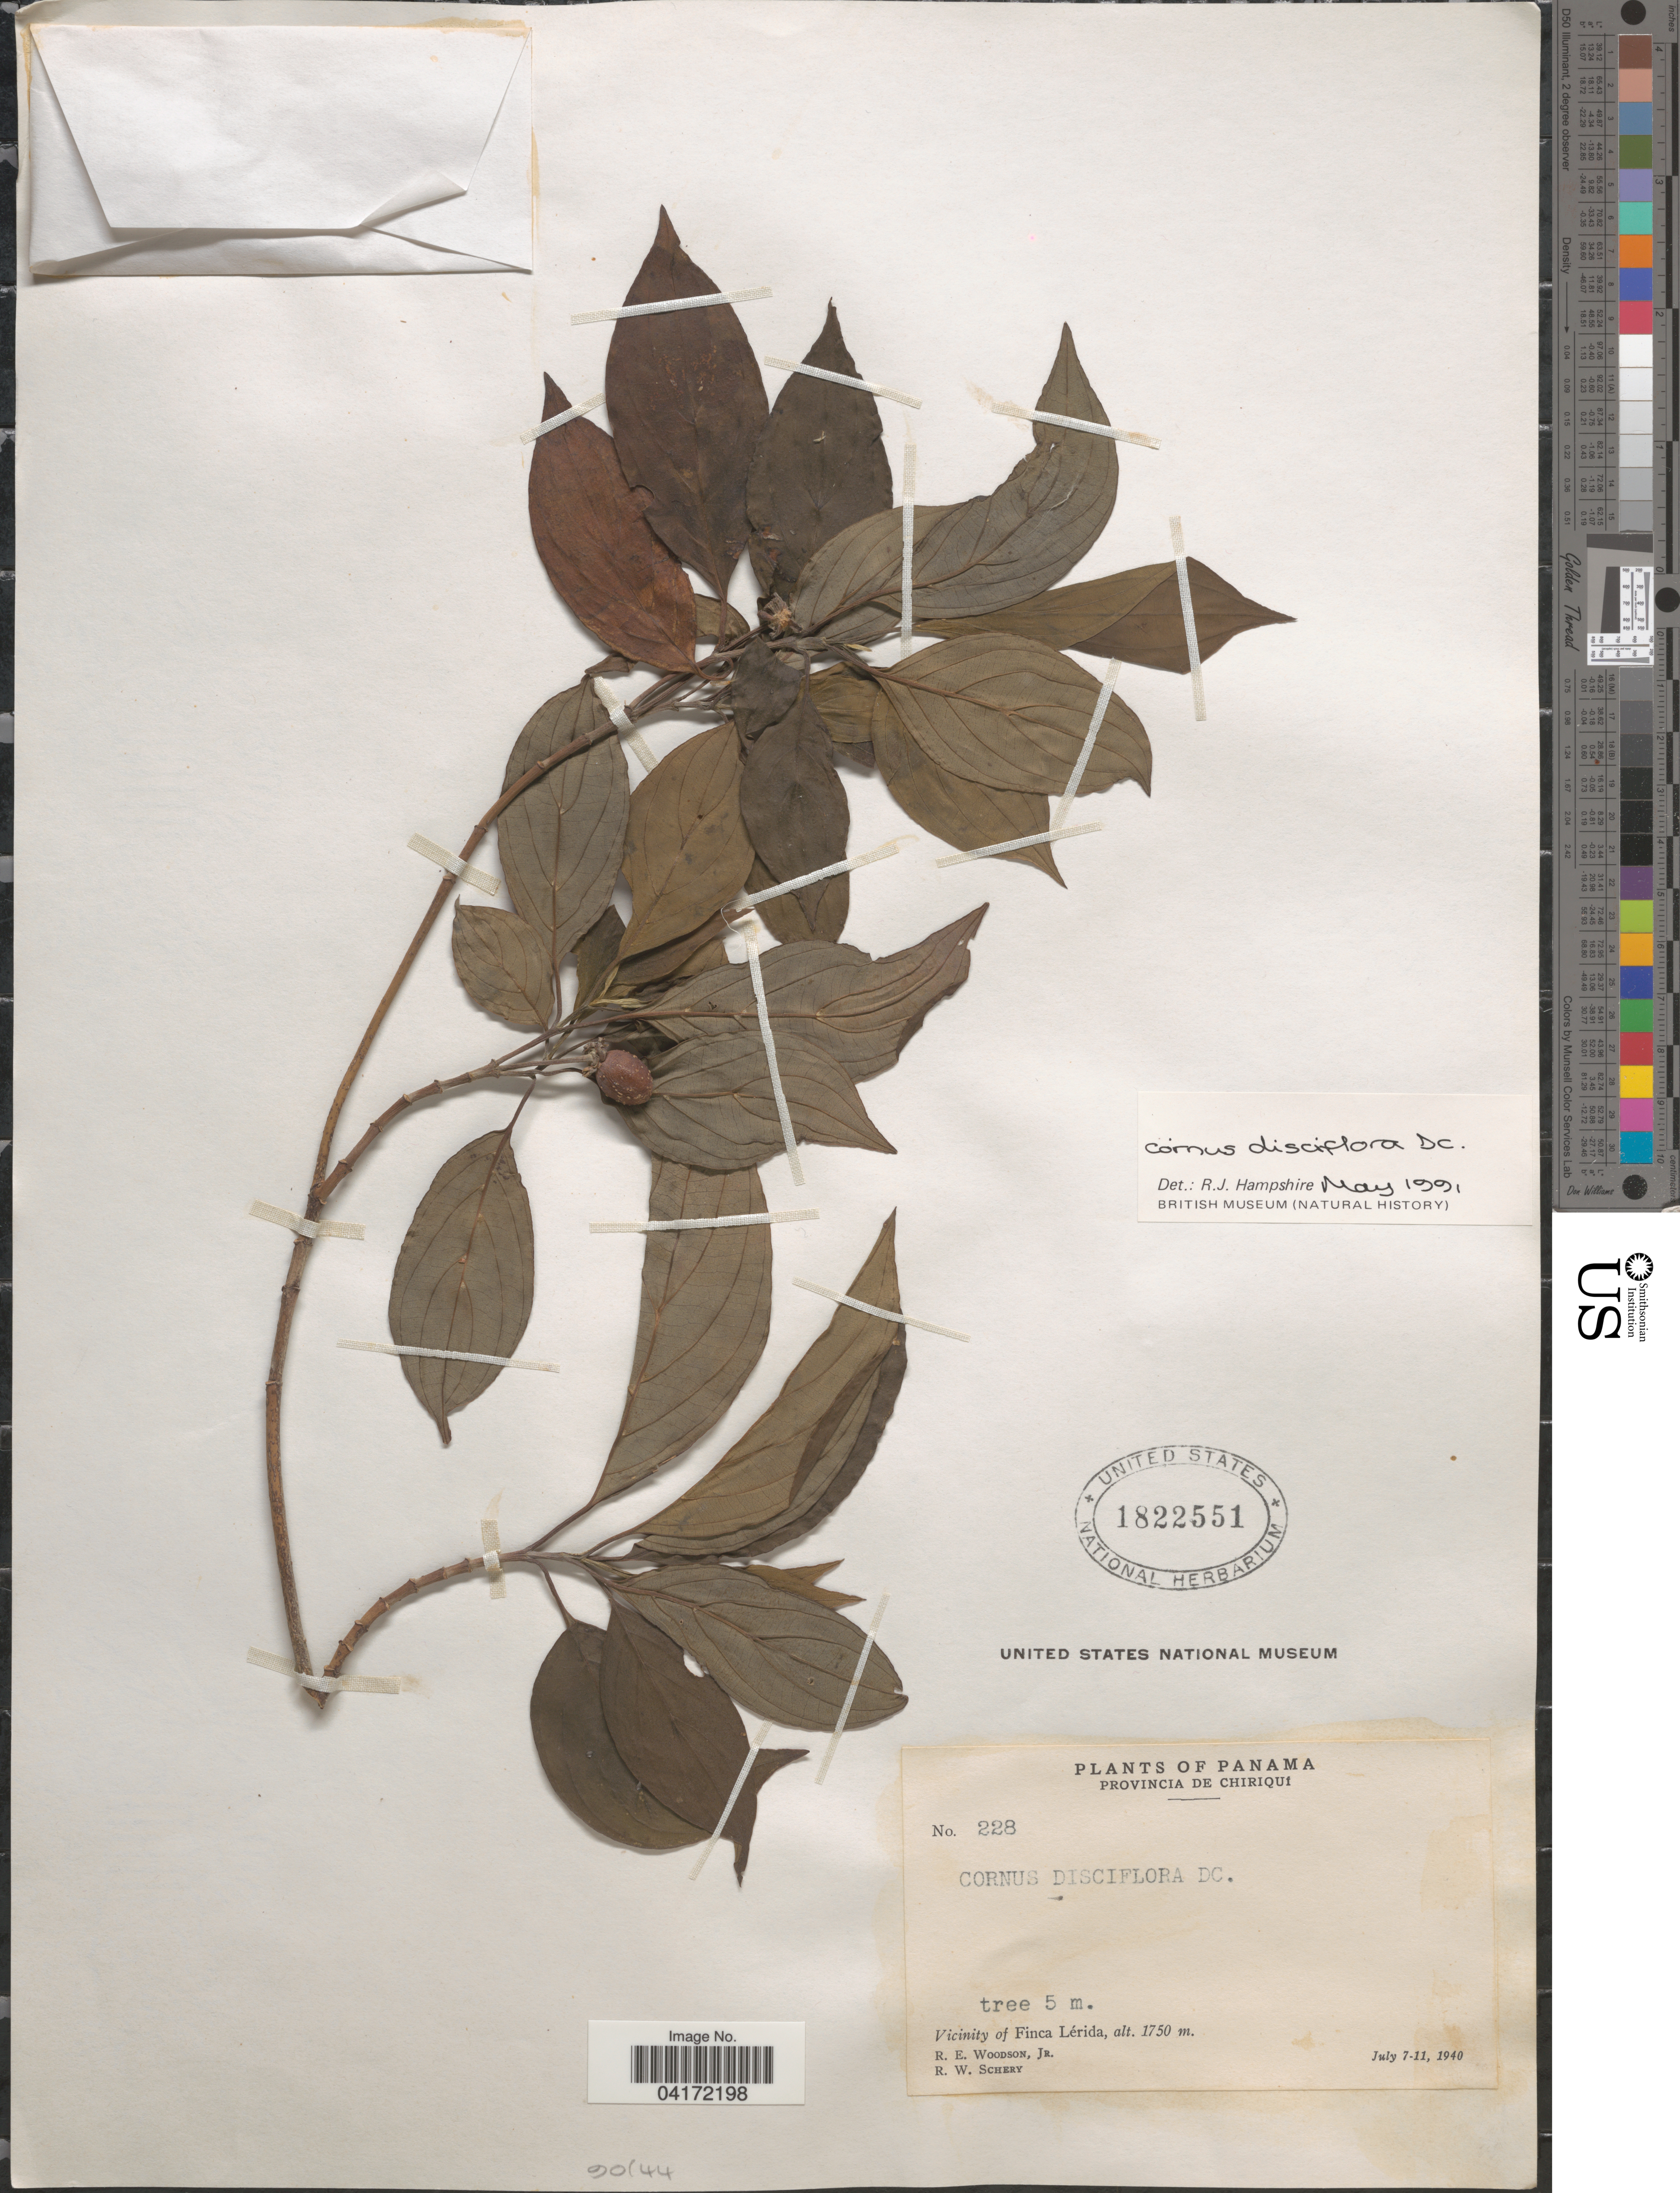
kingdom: Plantae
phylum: Tracheophyta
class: Magnoliopsida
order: Cornales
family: Cornaceae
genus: Cornus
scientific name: Cornus disciflora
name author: Moc. & Sessé ex DC.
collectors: R. E. Woodson & R. Scherry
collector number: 228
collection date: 1940-07-07/1940-07-11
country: Panama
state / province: Chiriqui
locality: Vicinity of Finca Lérida.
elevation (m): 1750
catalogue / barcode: US 1822551